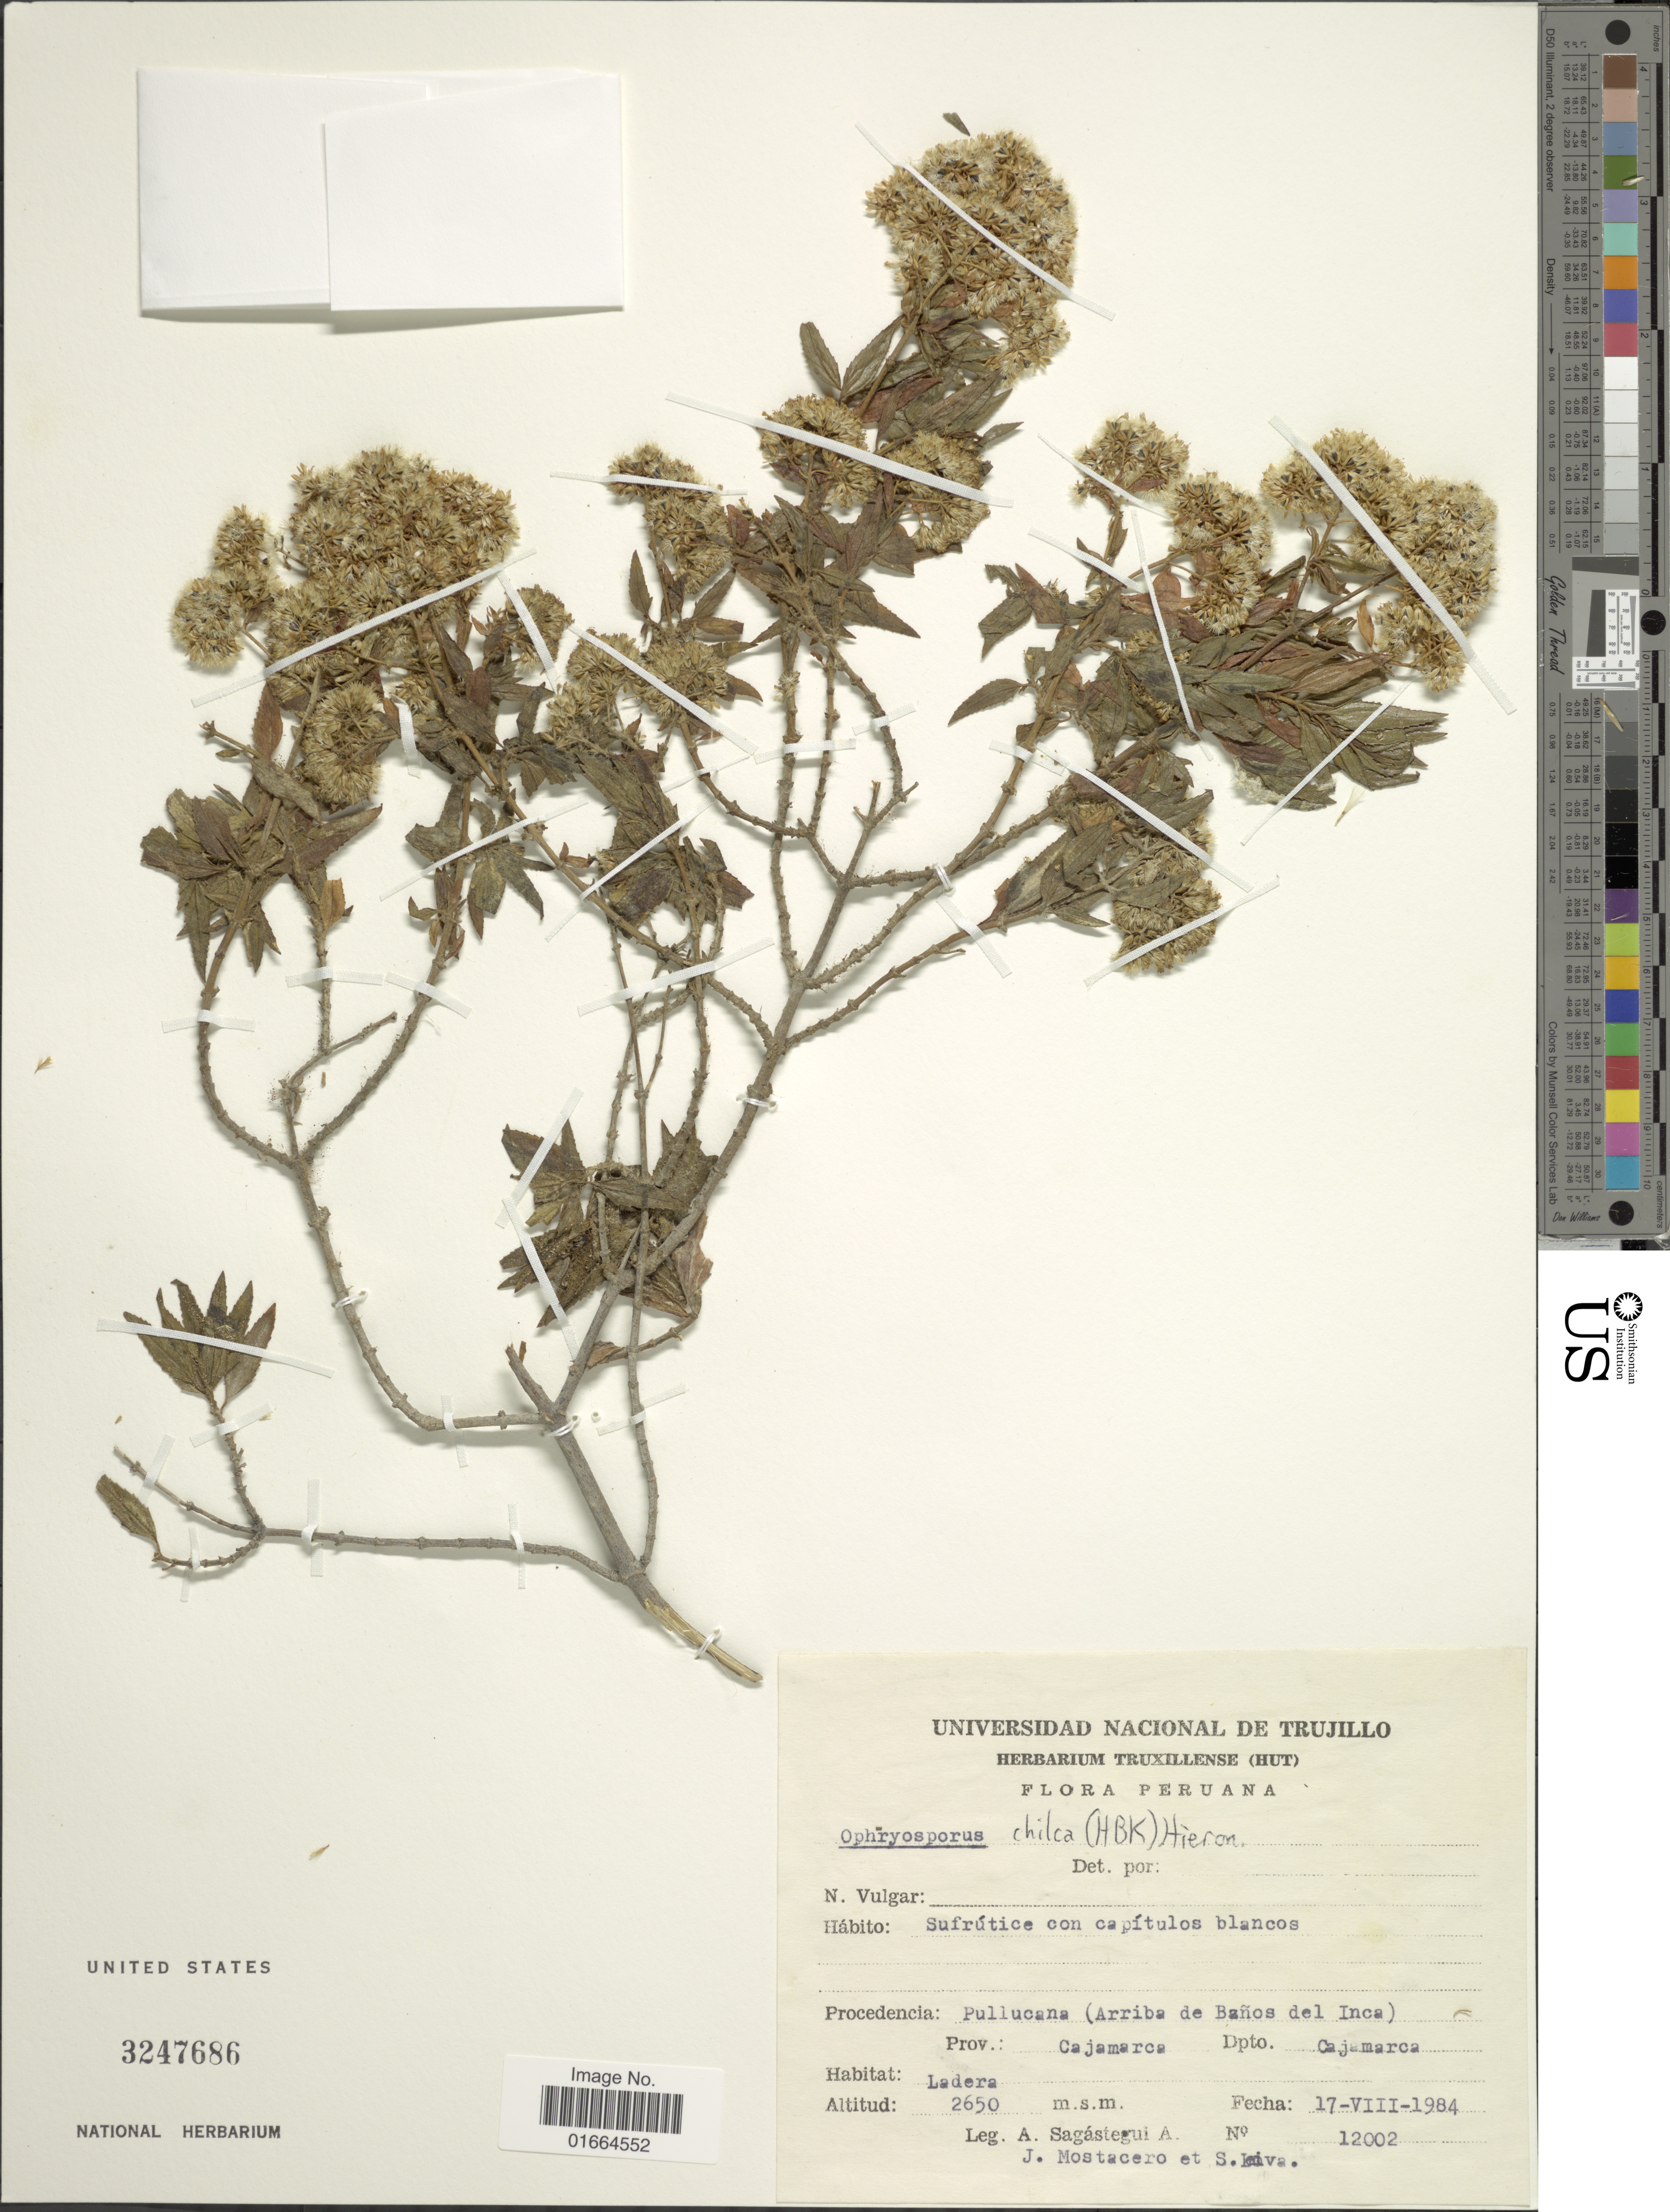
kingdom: Plantae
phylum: Tracheophyta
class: Magnoliopsida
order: Asterales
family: Asteraceae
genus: Ophryosporus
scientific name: Ophryosporus chilca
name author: (Kunth) Hieron.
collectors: A. Sagástegui A., J. Mostacero & S. Leiva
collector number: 12002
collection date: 1984-08-17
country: Peru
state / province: Cajamarca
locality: Procedencia: Pullucana (Arriba de Banos del Inca), Prov. Cajamarca, Dpto.: Cajamarca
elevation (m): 2650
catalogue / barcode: US 3247686